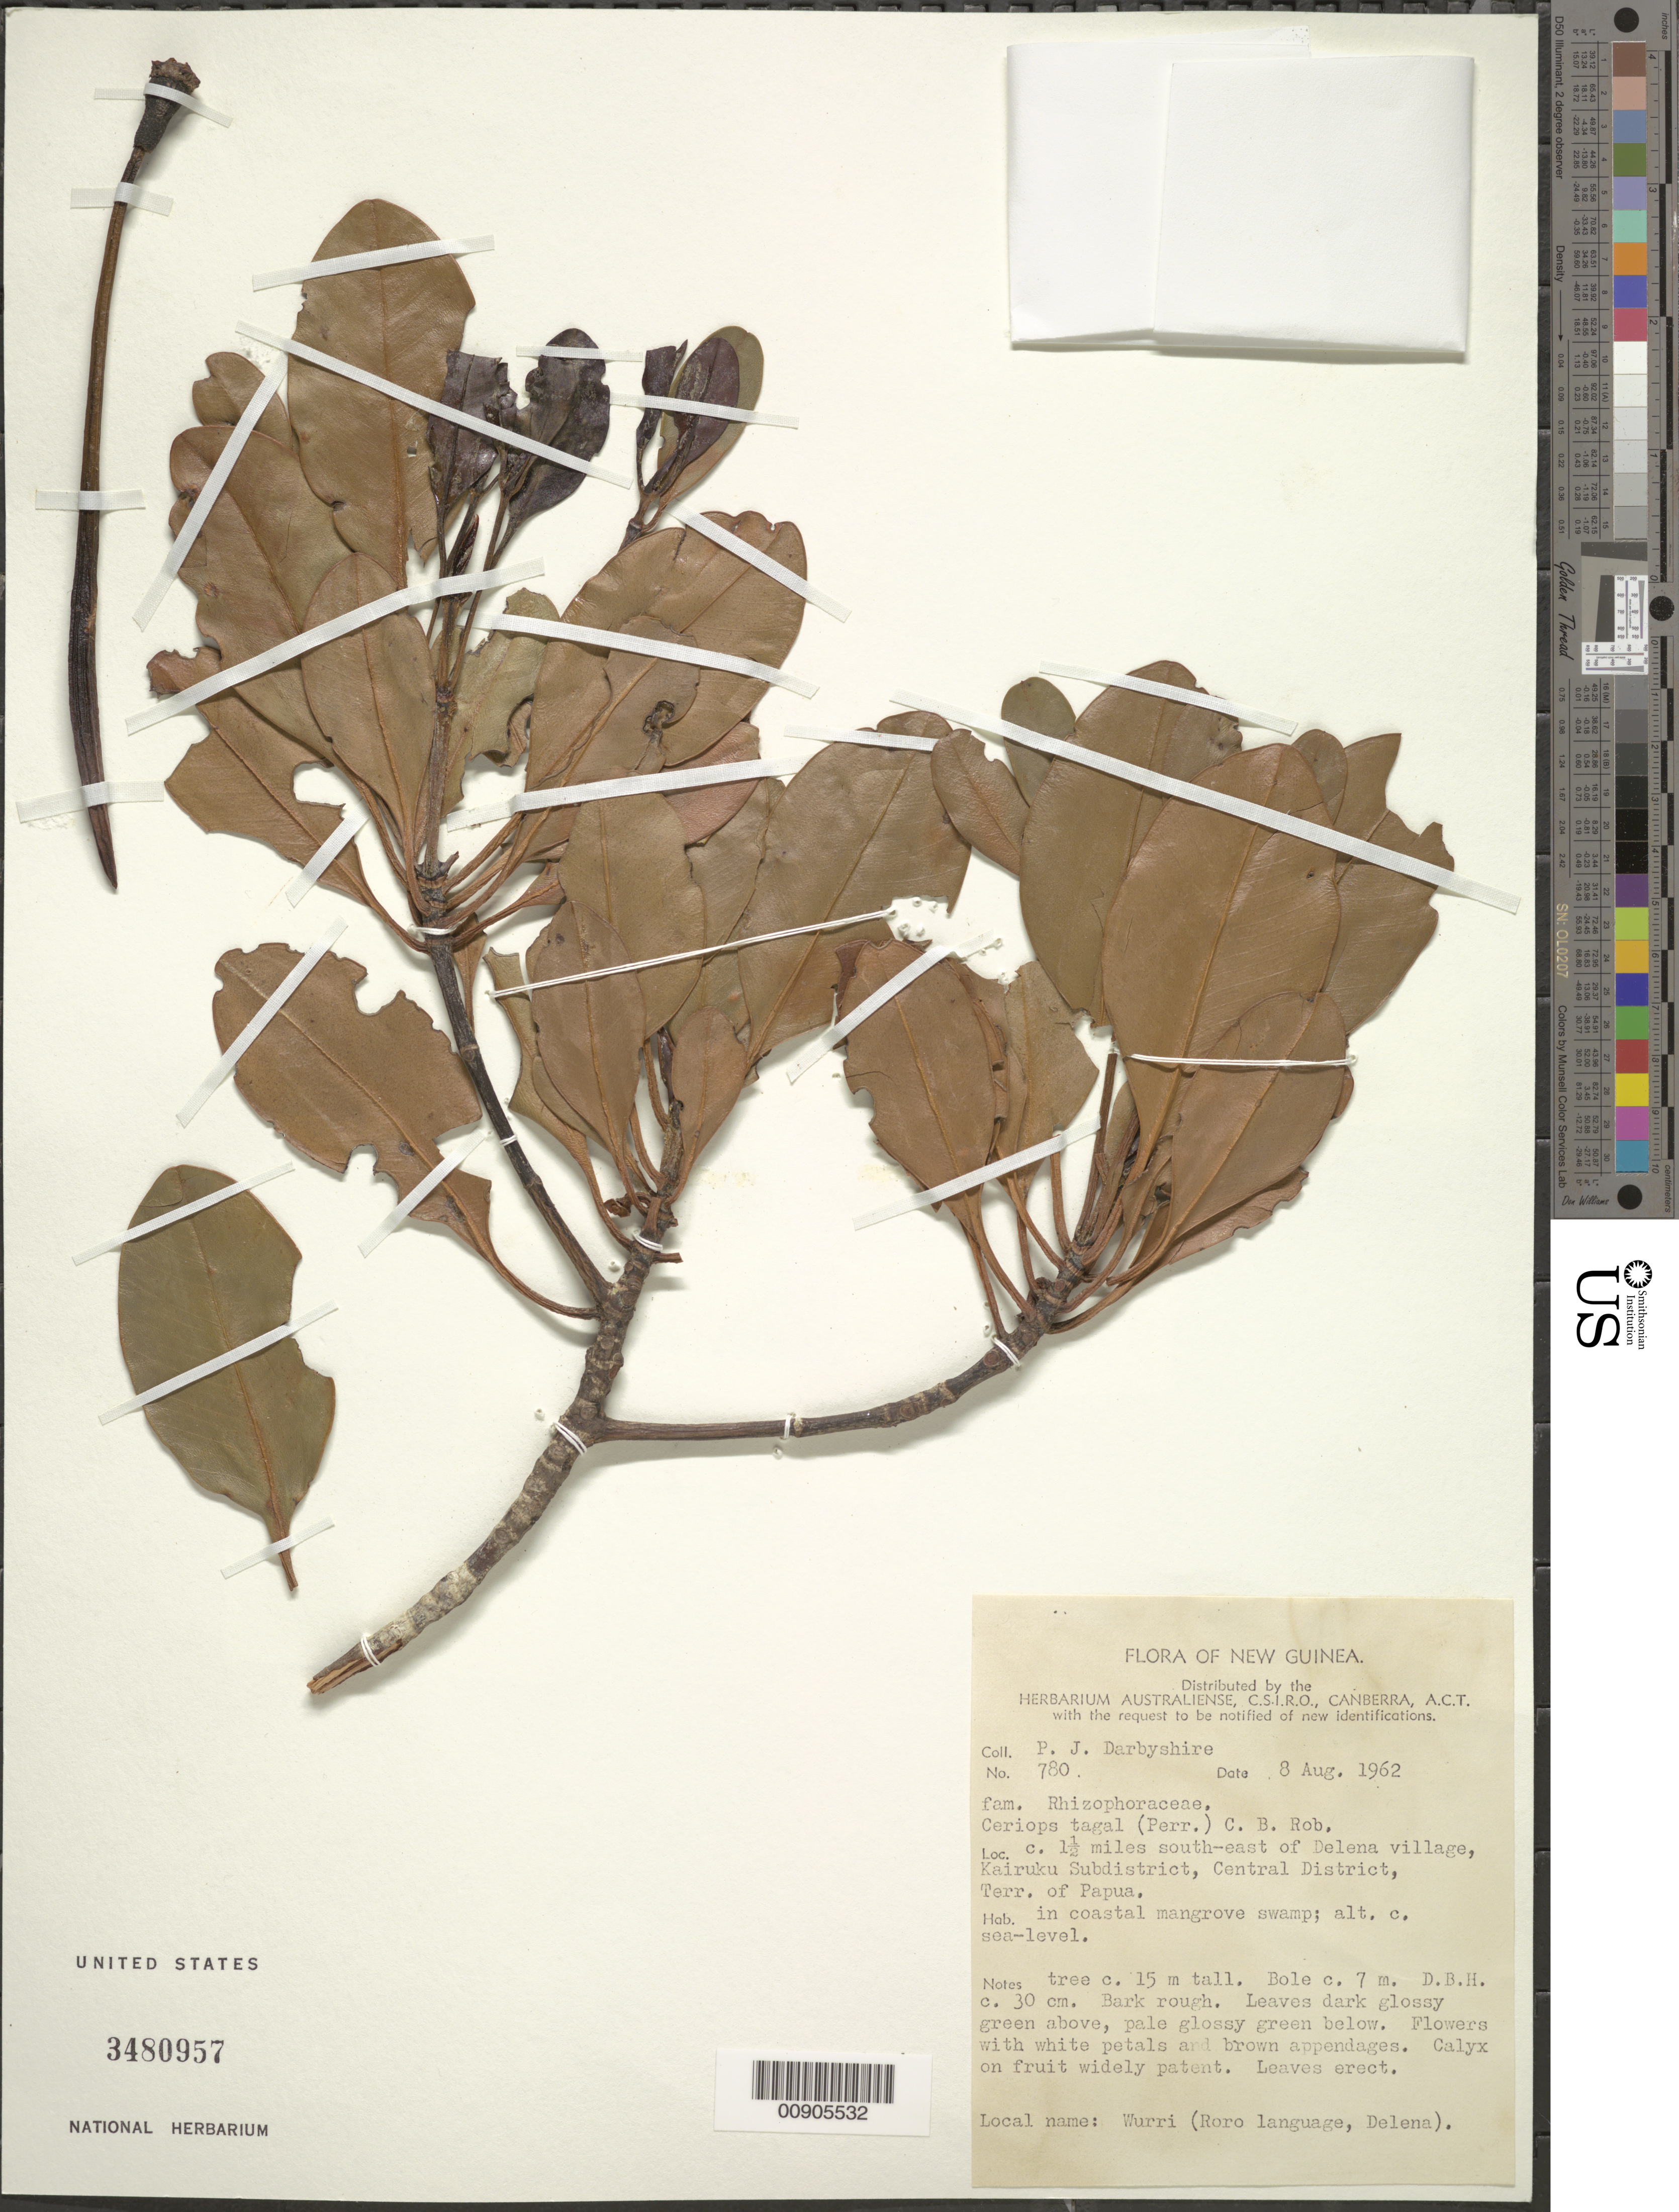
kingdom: Plantae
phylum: Tracheophyta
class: Magnoliopsida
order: Malpighiales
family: Rhizophoraceae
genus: Ceriops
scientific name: Ceriops tagal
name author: (Perr.) C.B. Rob.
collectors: P. Darbyshire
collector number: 780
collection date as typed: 08 Aug 1962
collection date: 1962-08-08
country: Papua New Guinea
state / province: Central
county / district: Kairuku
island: New Guinea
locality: c. 1 1/2 miles SE of Delena village, Kairuke Subdistrict, Central District, Terr. Of Papua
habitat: In costal mangrove swamp.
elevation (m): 0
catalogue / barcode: US 3480957